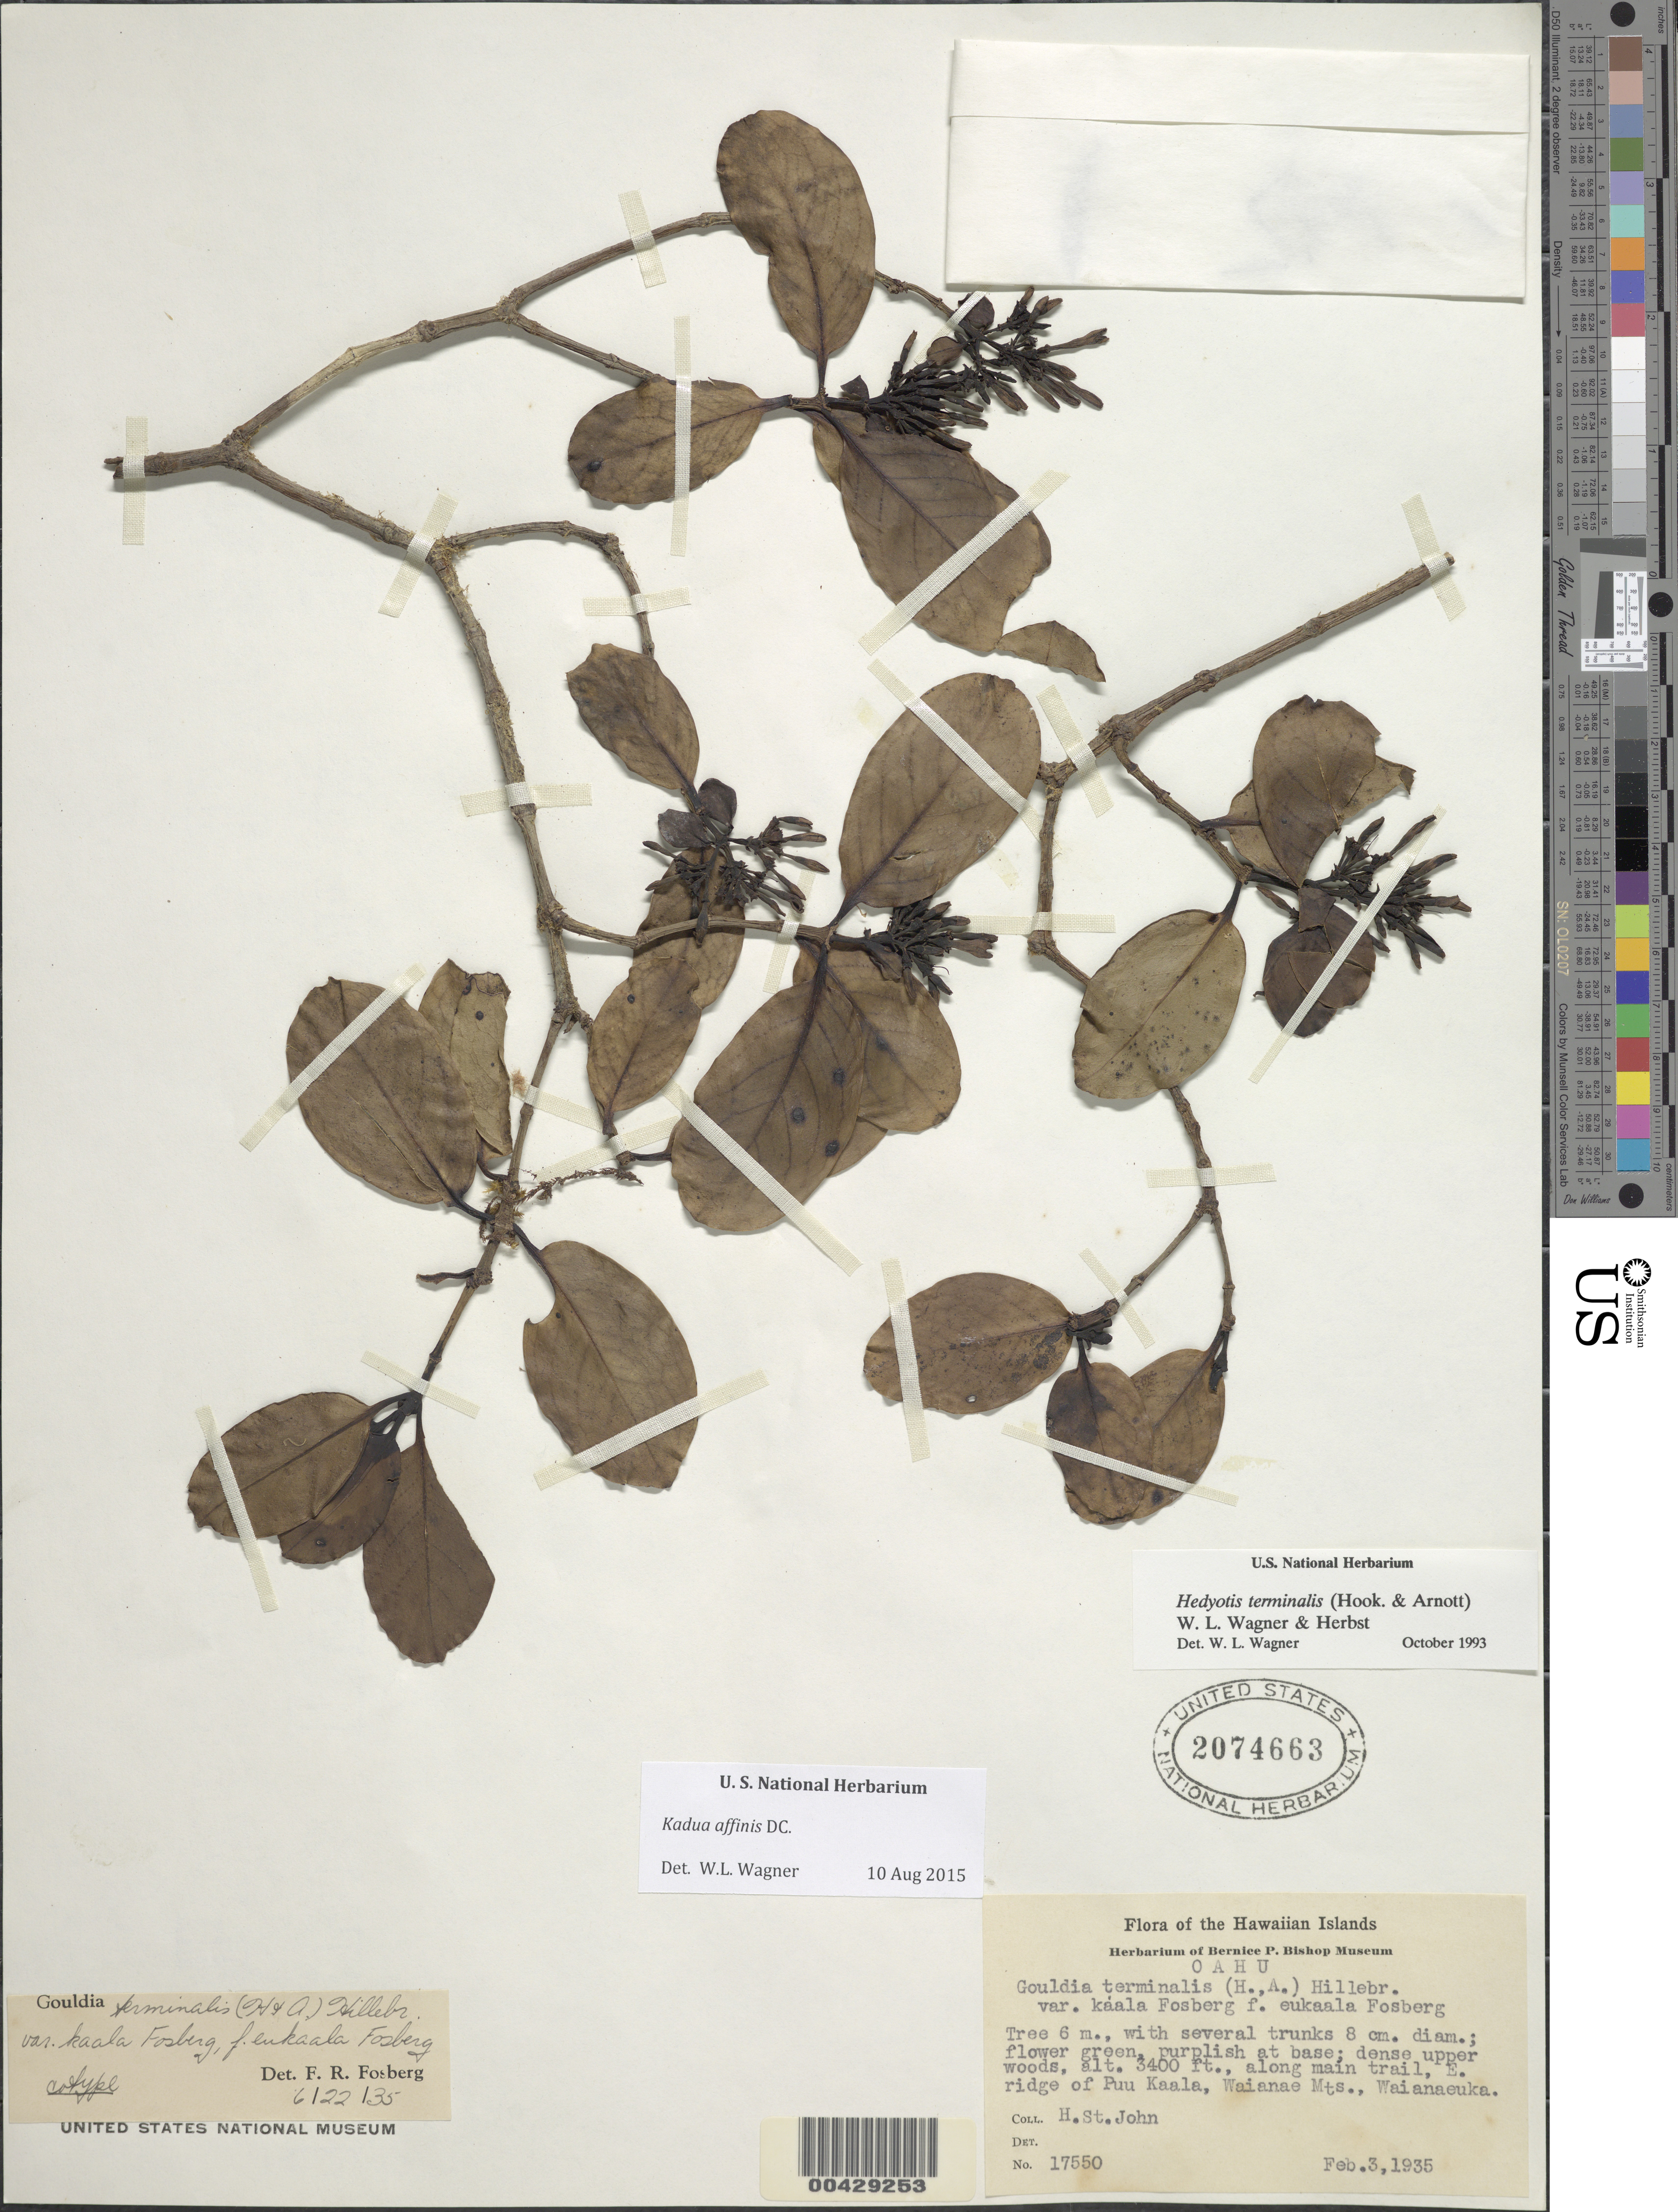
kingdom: Plantae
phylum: Tracheophyta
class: Magnoliopsida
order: Gentianales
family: Rubiaceae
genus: Kadua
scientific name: Kadua affinis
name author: DC.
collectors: H. St. John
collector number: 17550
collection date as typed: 3 Feb 1935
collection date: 1935-02-03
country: United States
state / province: Hawaii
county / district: Honolulu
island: Oahu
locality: Along main trail, E ridge of Puu Kaala, Wainae Mountains, Waianaeuka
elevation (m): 1036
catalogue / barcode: US 2074663